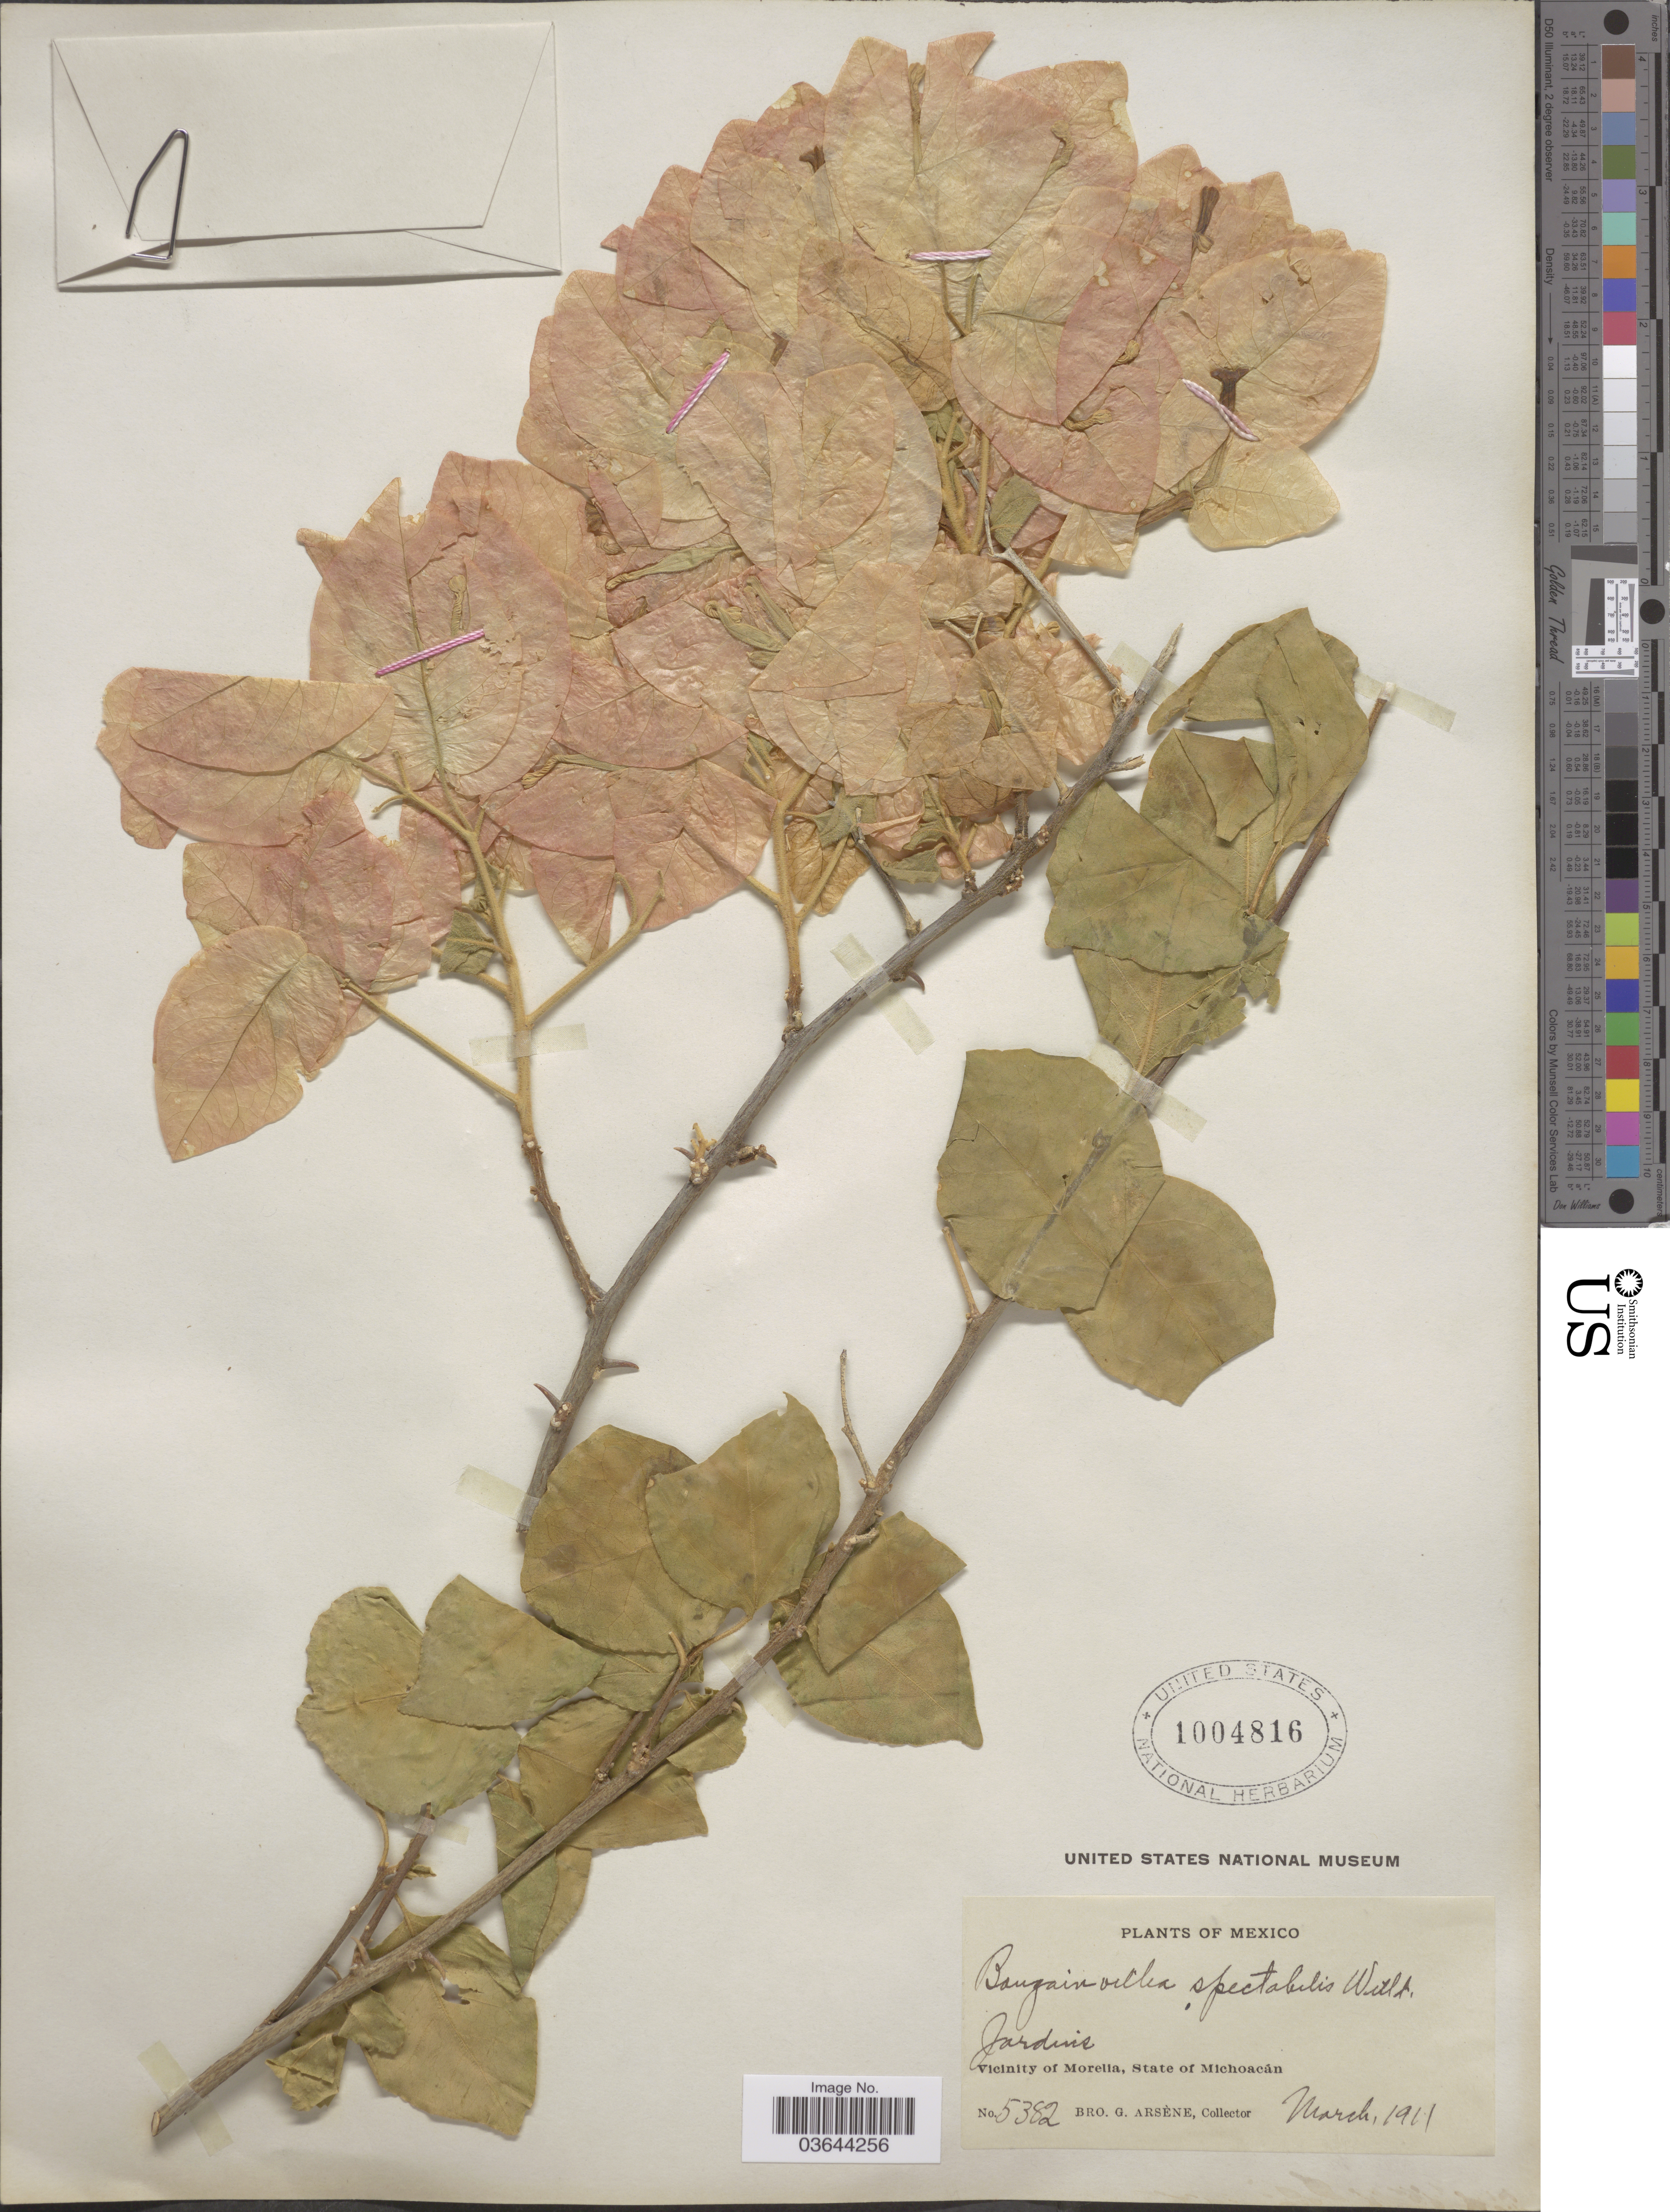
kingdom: Plantae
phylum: Tracheophyta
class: Magnoliopsida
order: Caryophyllales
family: Nyctaginaceae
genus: Bougainvillea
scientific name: Bougainvillea spectabilis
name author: Willd.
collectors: Bro. G. Arsène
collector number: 5382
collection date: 1911-03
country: Mexico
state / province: Michoacán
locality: Jardins. Vicinity of Morelia.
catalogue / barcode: US 1004816